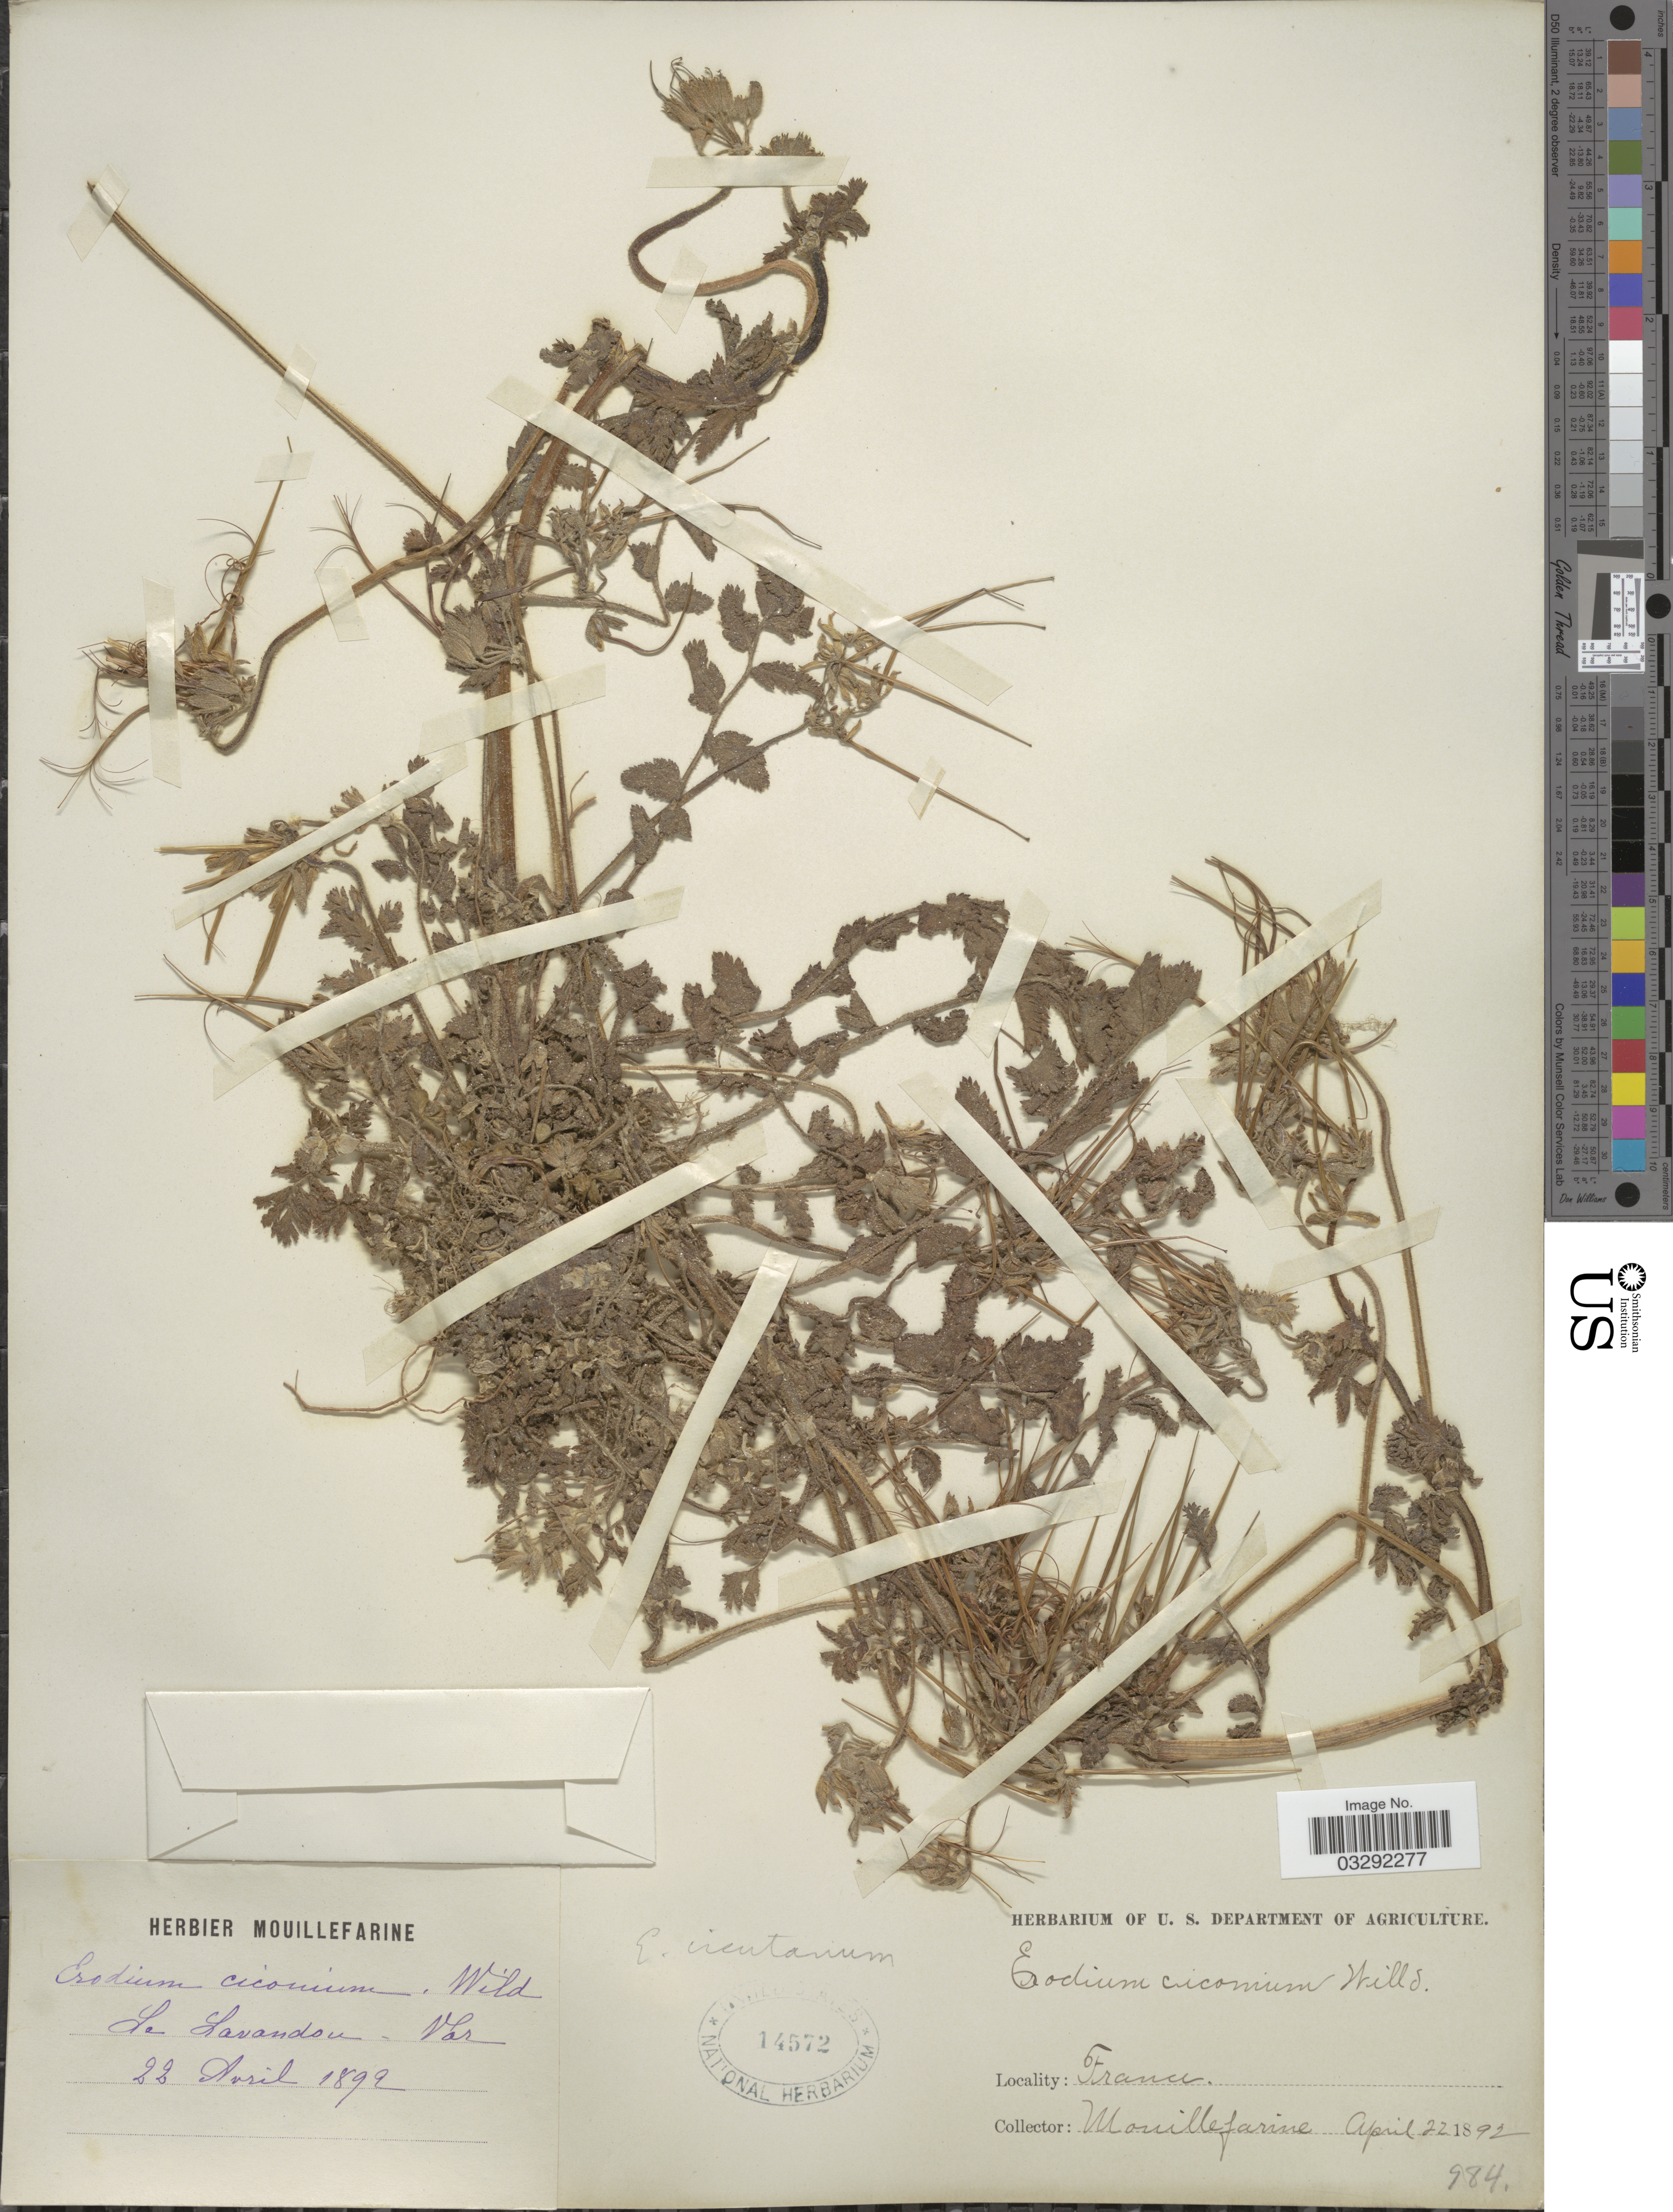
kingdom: Plantae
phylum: Tracheophyta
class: Magnoliopsida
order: Geraniales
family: Geraniaceae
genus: Erodium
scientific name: Erodium cicutarium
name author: (L.) L'Hér.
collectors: A. Mouillefarine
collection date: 1892-04-22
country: France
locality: Le Lavandou - Var.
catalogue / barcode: US 14572